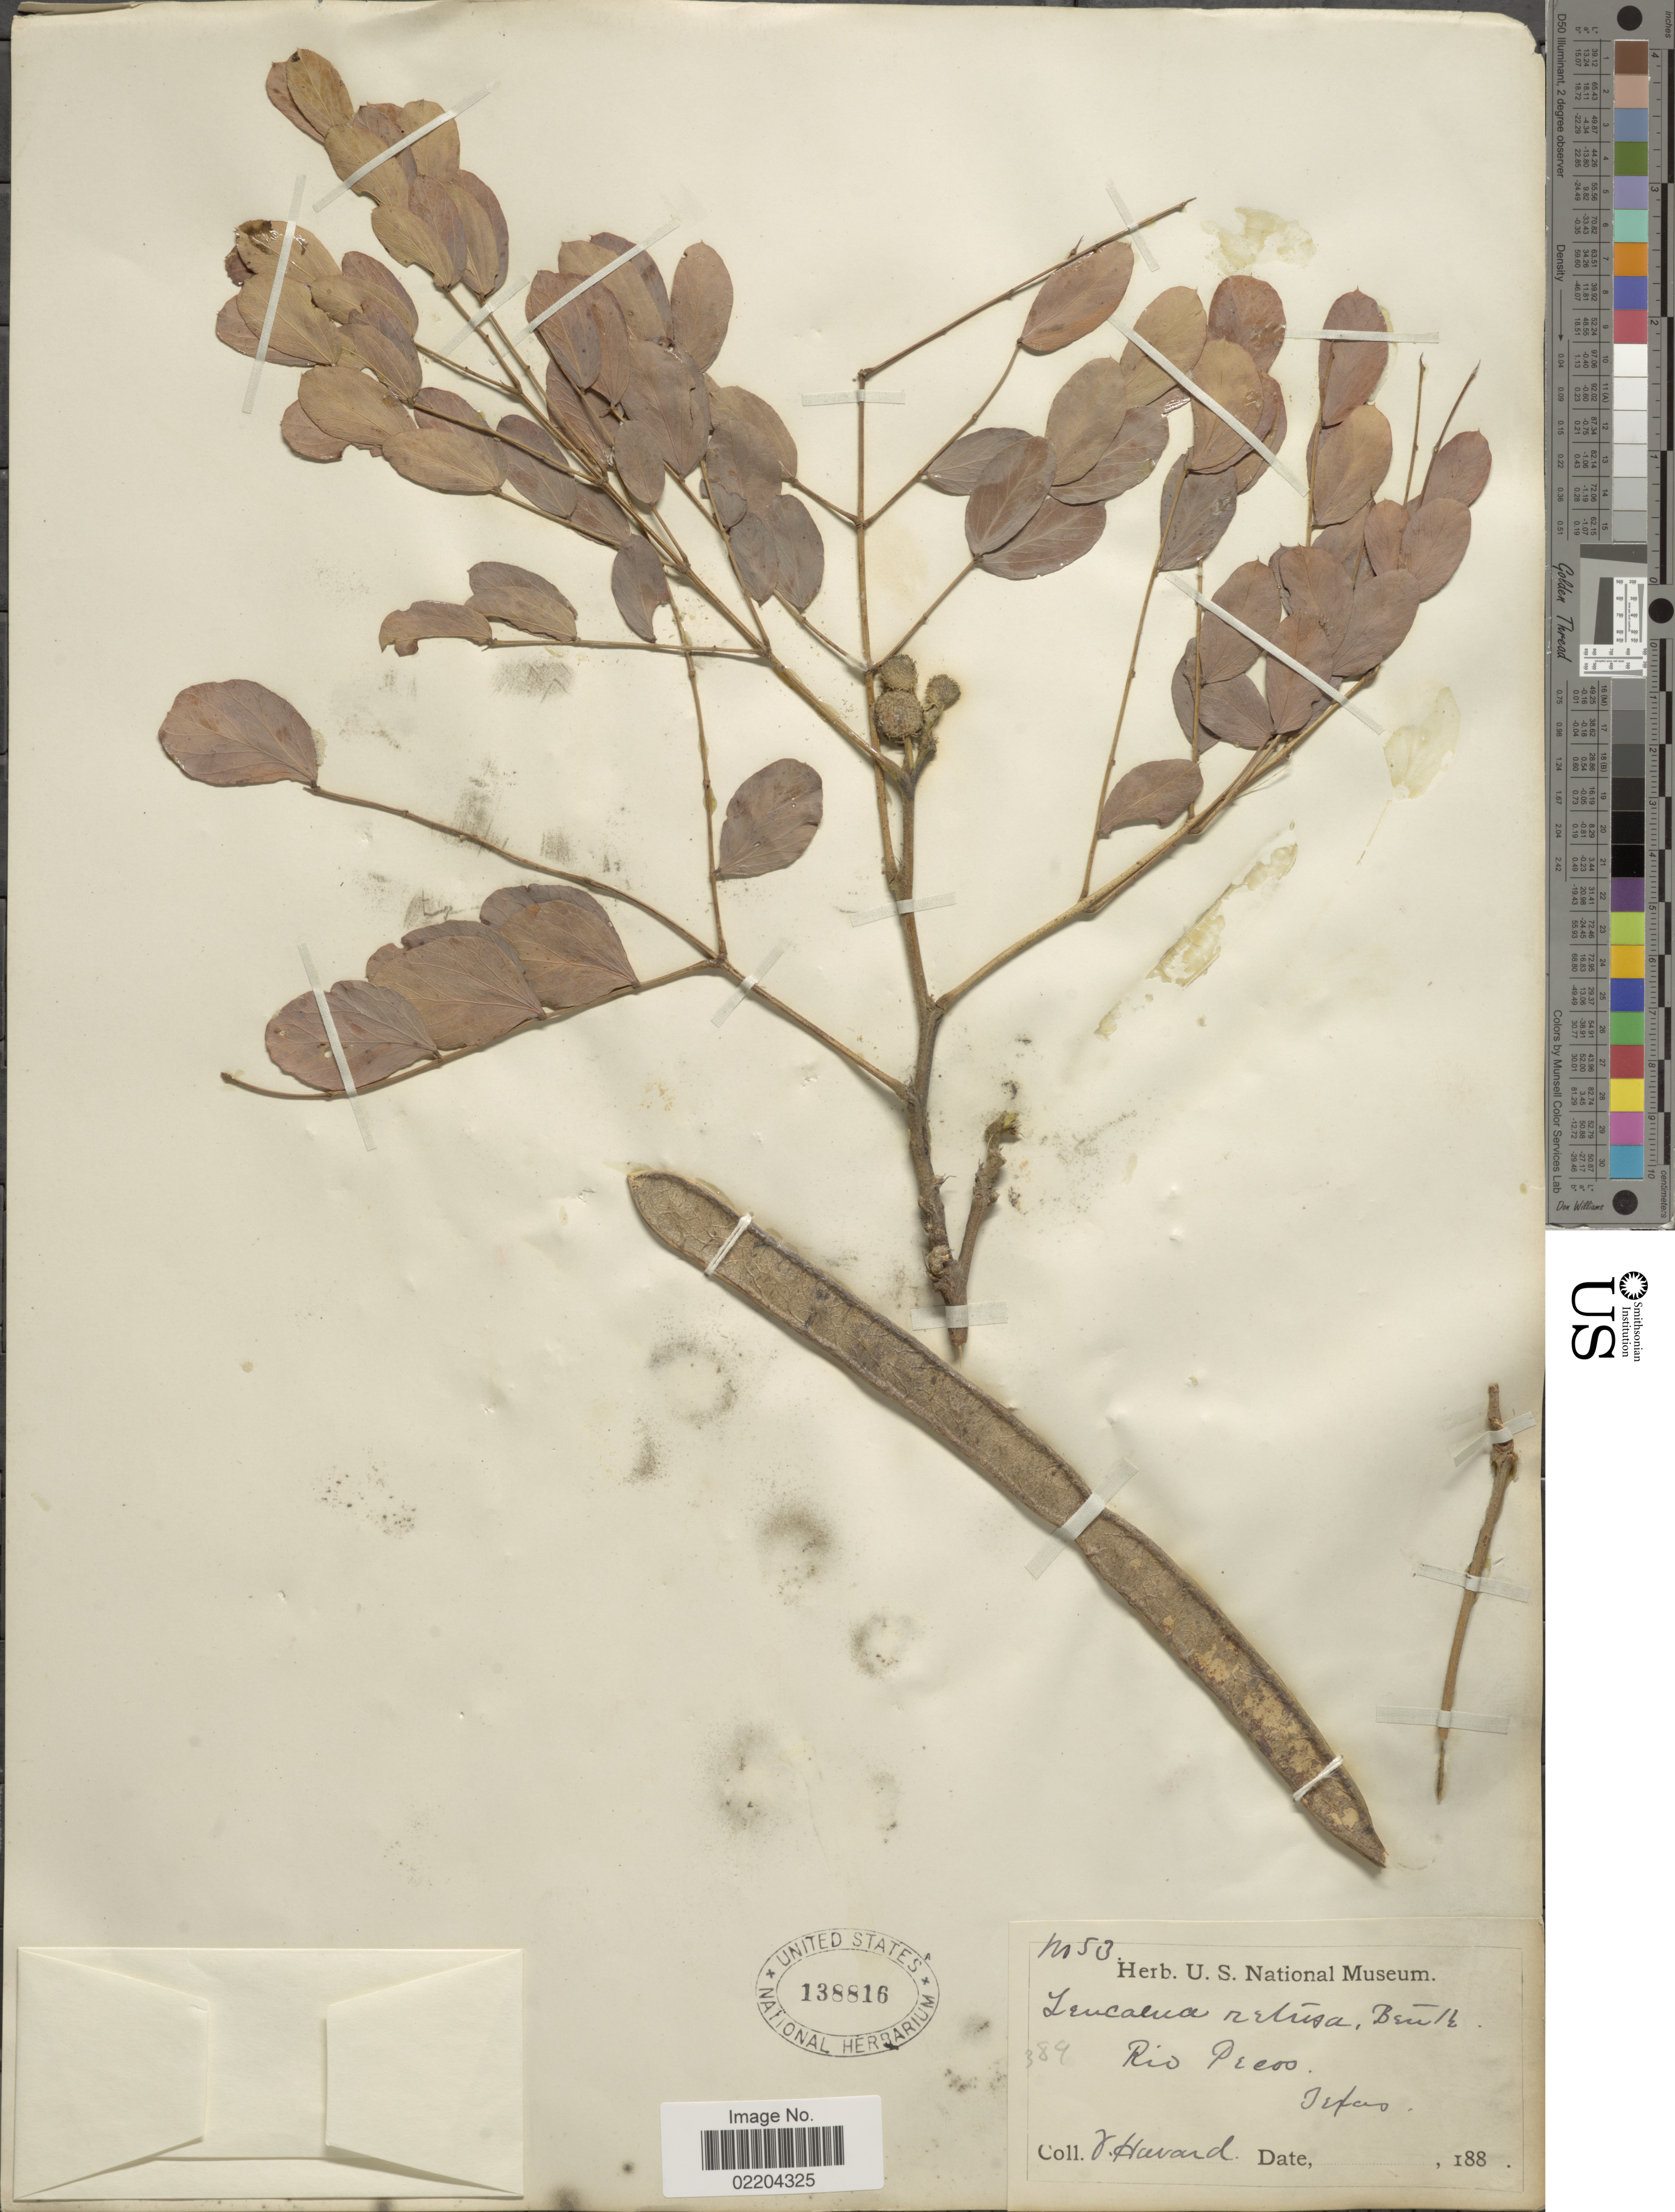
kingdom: Plantae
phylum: Tracheophyta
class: Magnoliopsida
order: Fabales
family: Fabaceae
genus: Leucaena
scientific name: Leucaena retusa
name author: Benth. in A. Gray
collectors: V. Harvard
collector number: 53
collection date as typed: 188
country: United States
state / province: Texas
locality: Rio Pecos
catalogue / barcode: US 138816